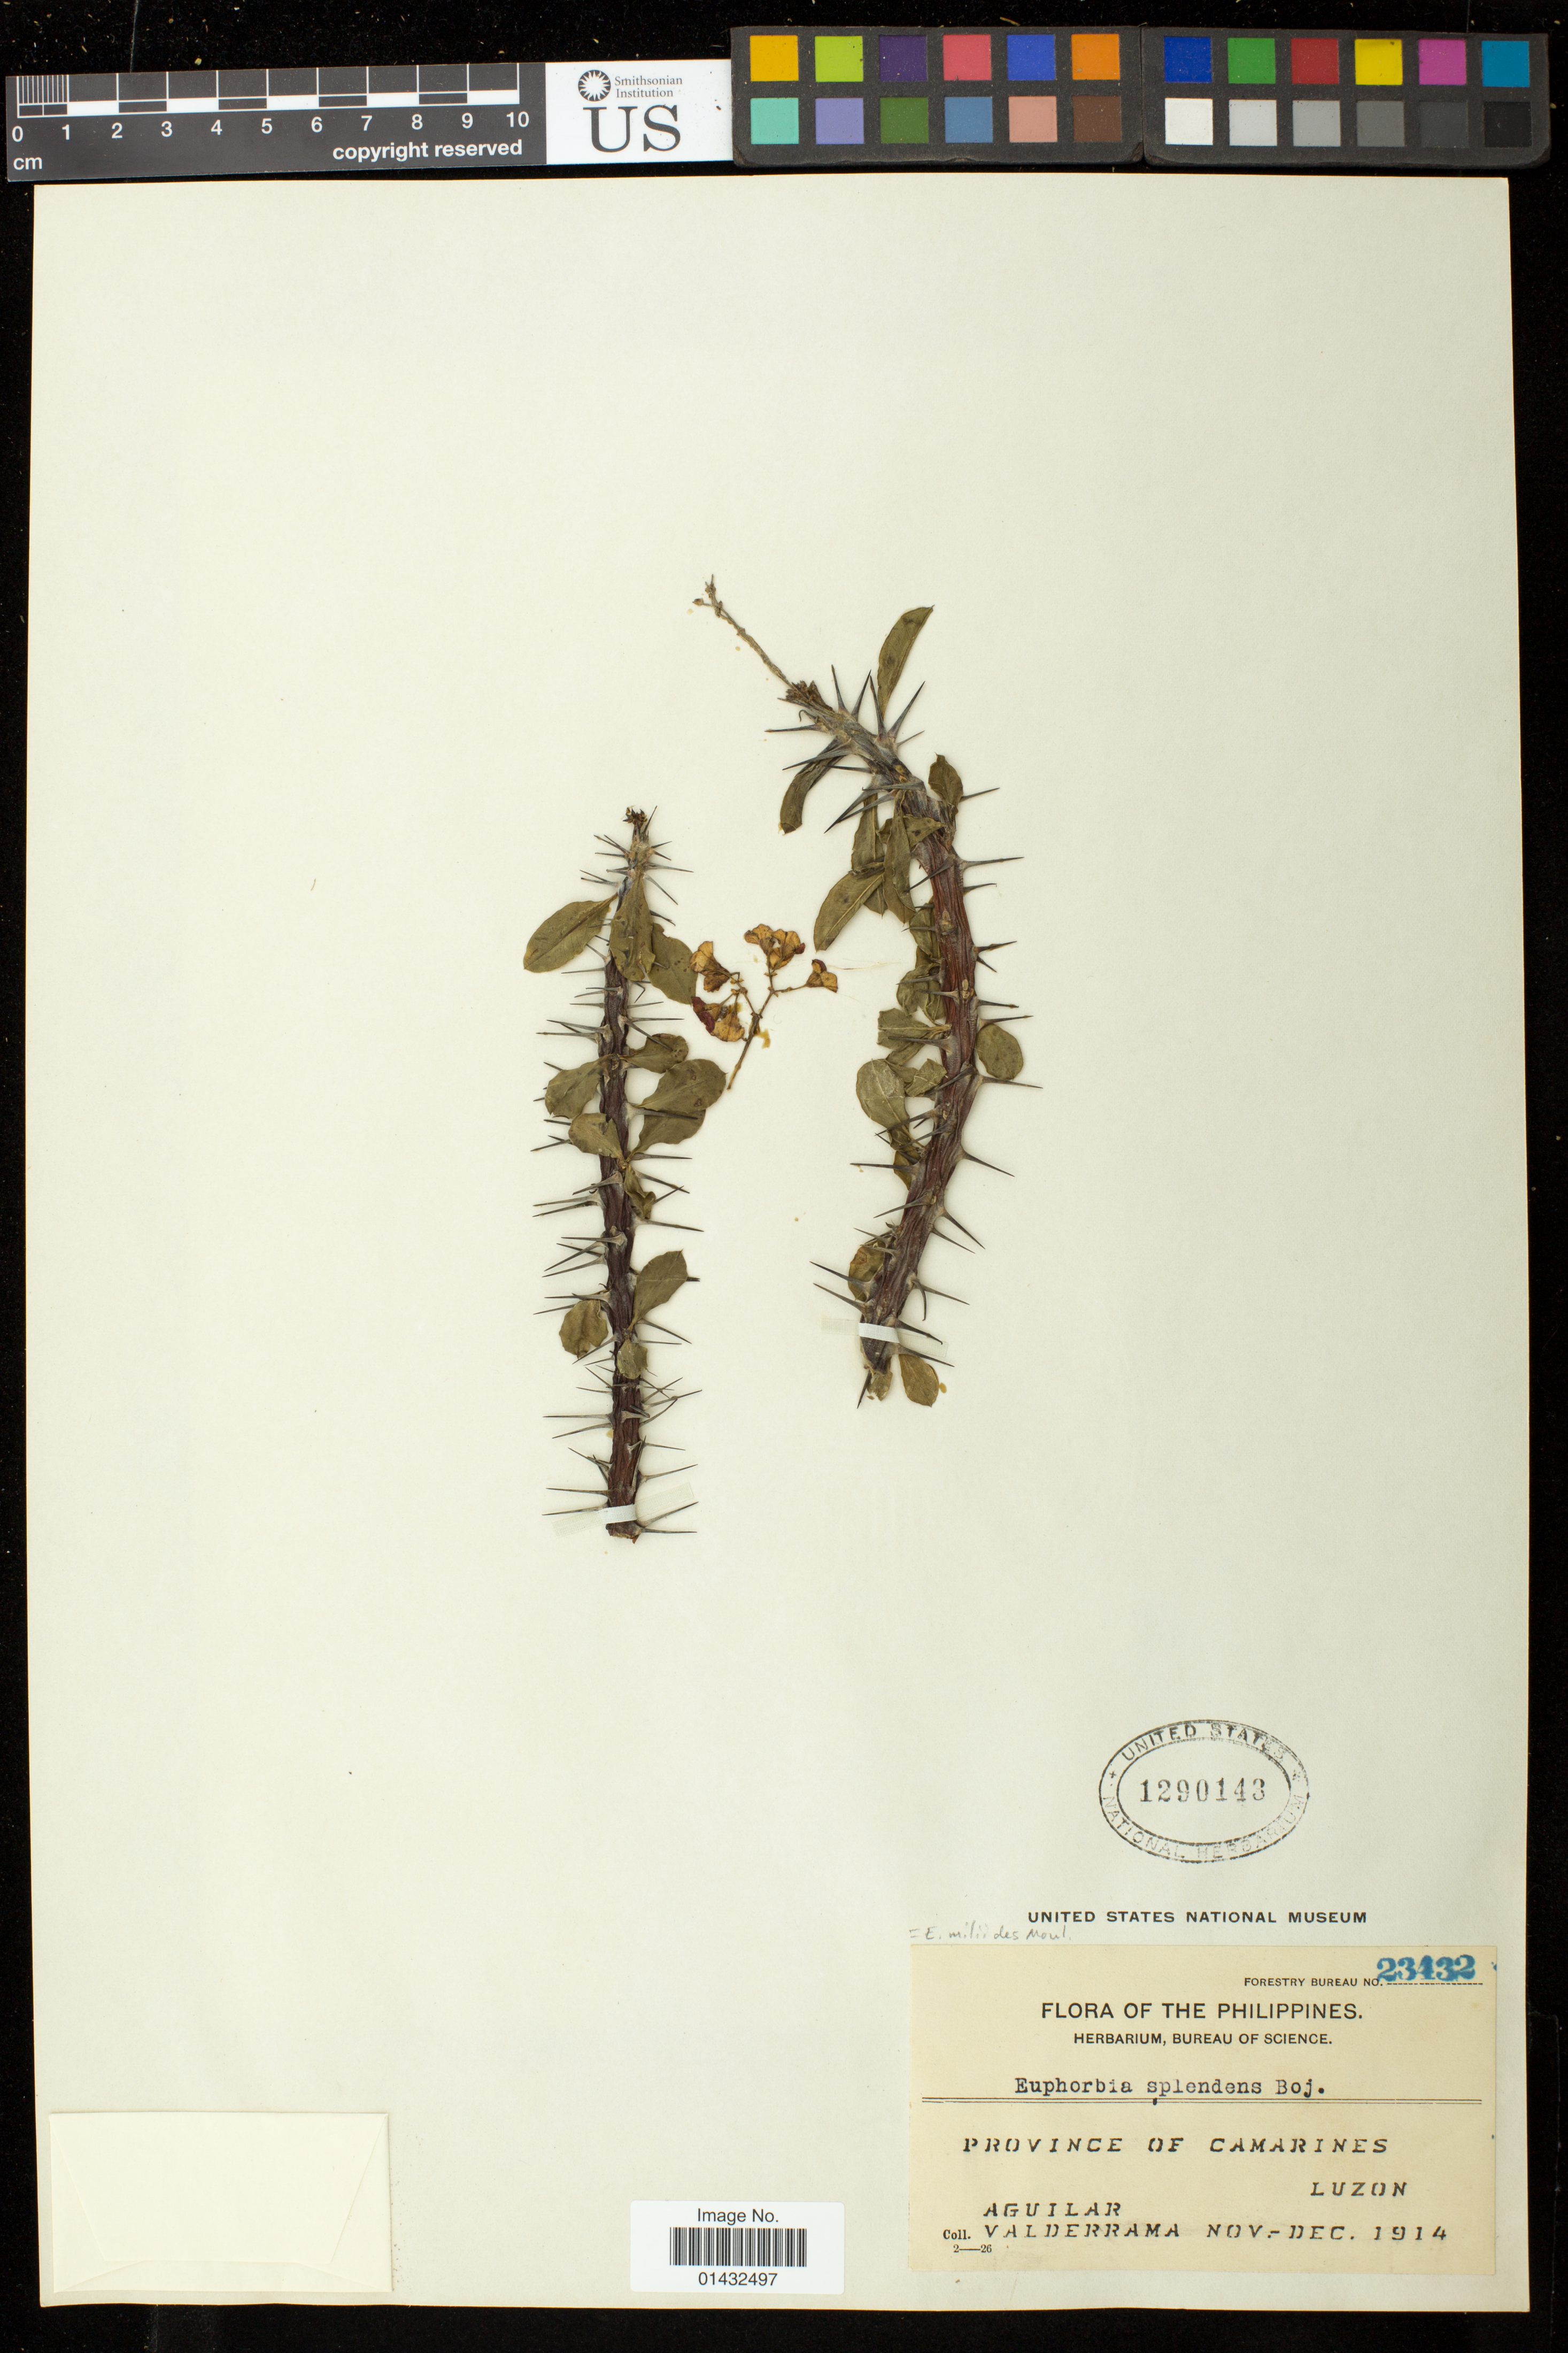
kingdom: Plantae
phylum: Tracheophyta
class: Magnoliopsida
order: Malpighiales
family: Euphorbiaceae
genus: Euphorbia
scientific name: Euphorbia milii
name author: Des Moul.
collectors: A. Valderrama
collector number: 23432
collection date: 1914-11/1914-12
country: Philippines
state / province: Bicol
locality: Province of Camarines; Luzon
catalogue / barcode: US 1290143